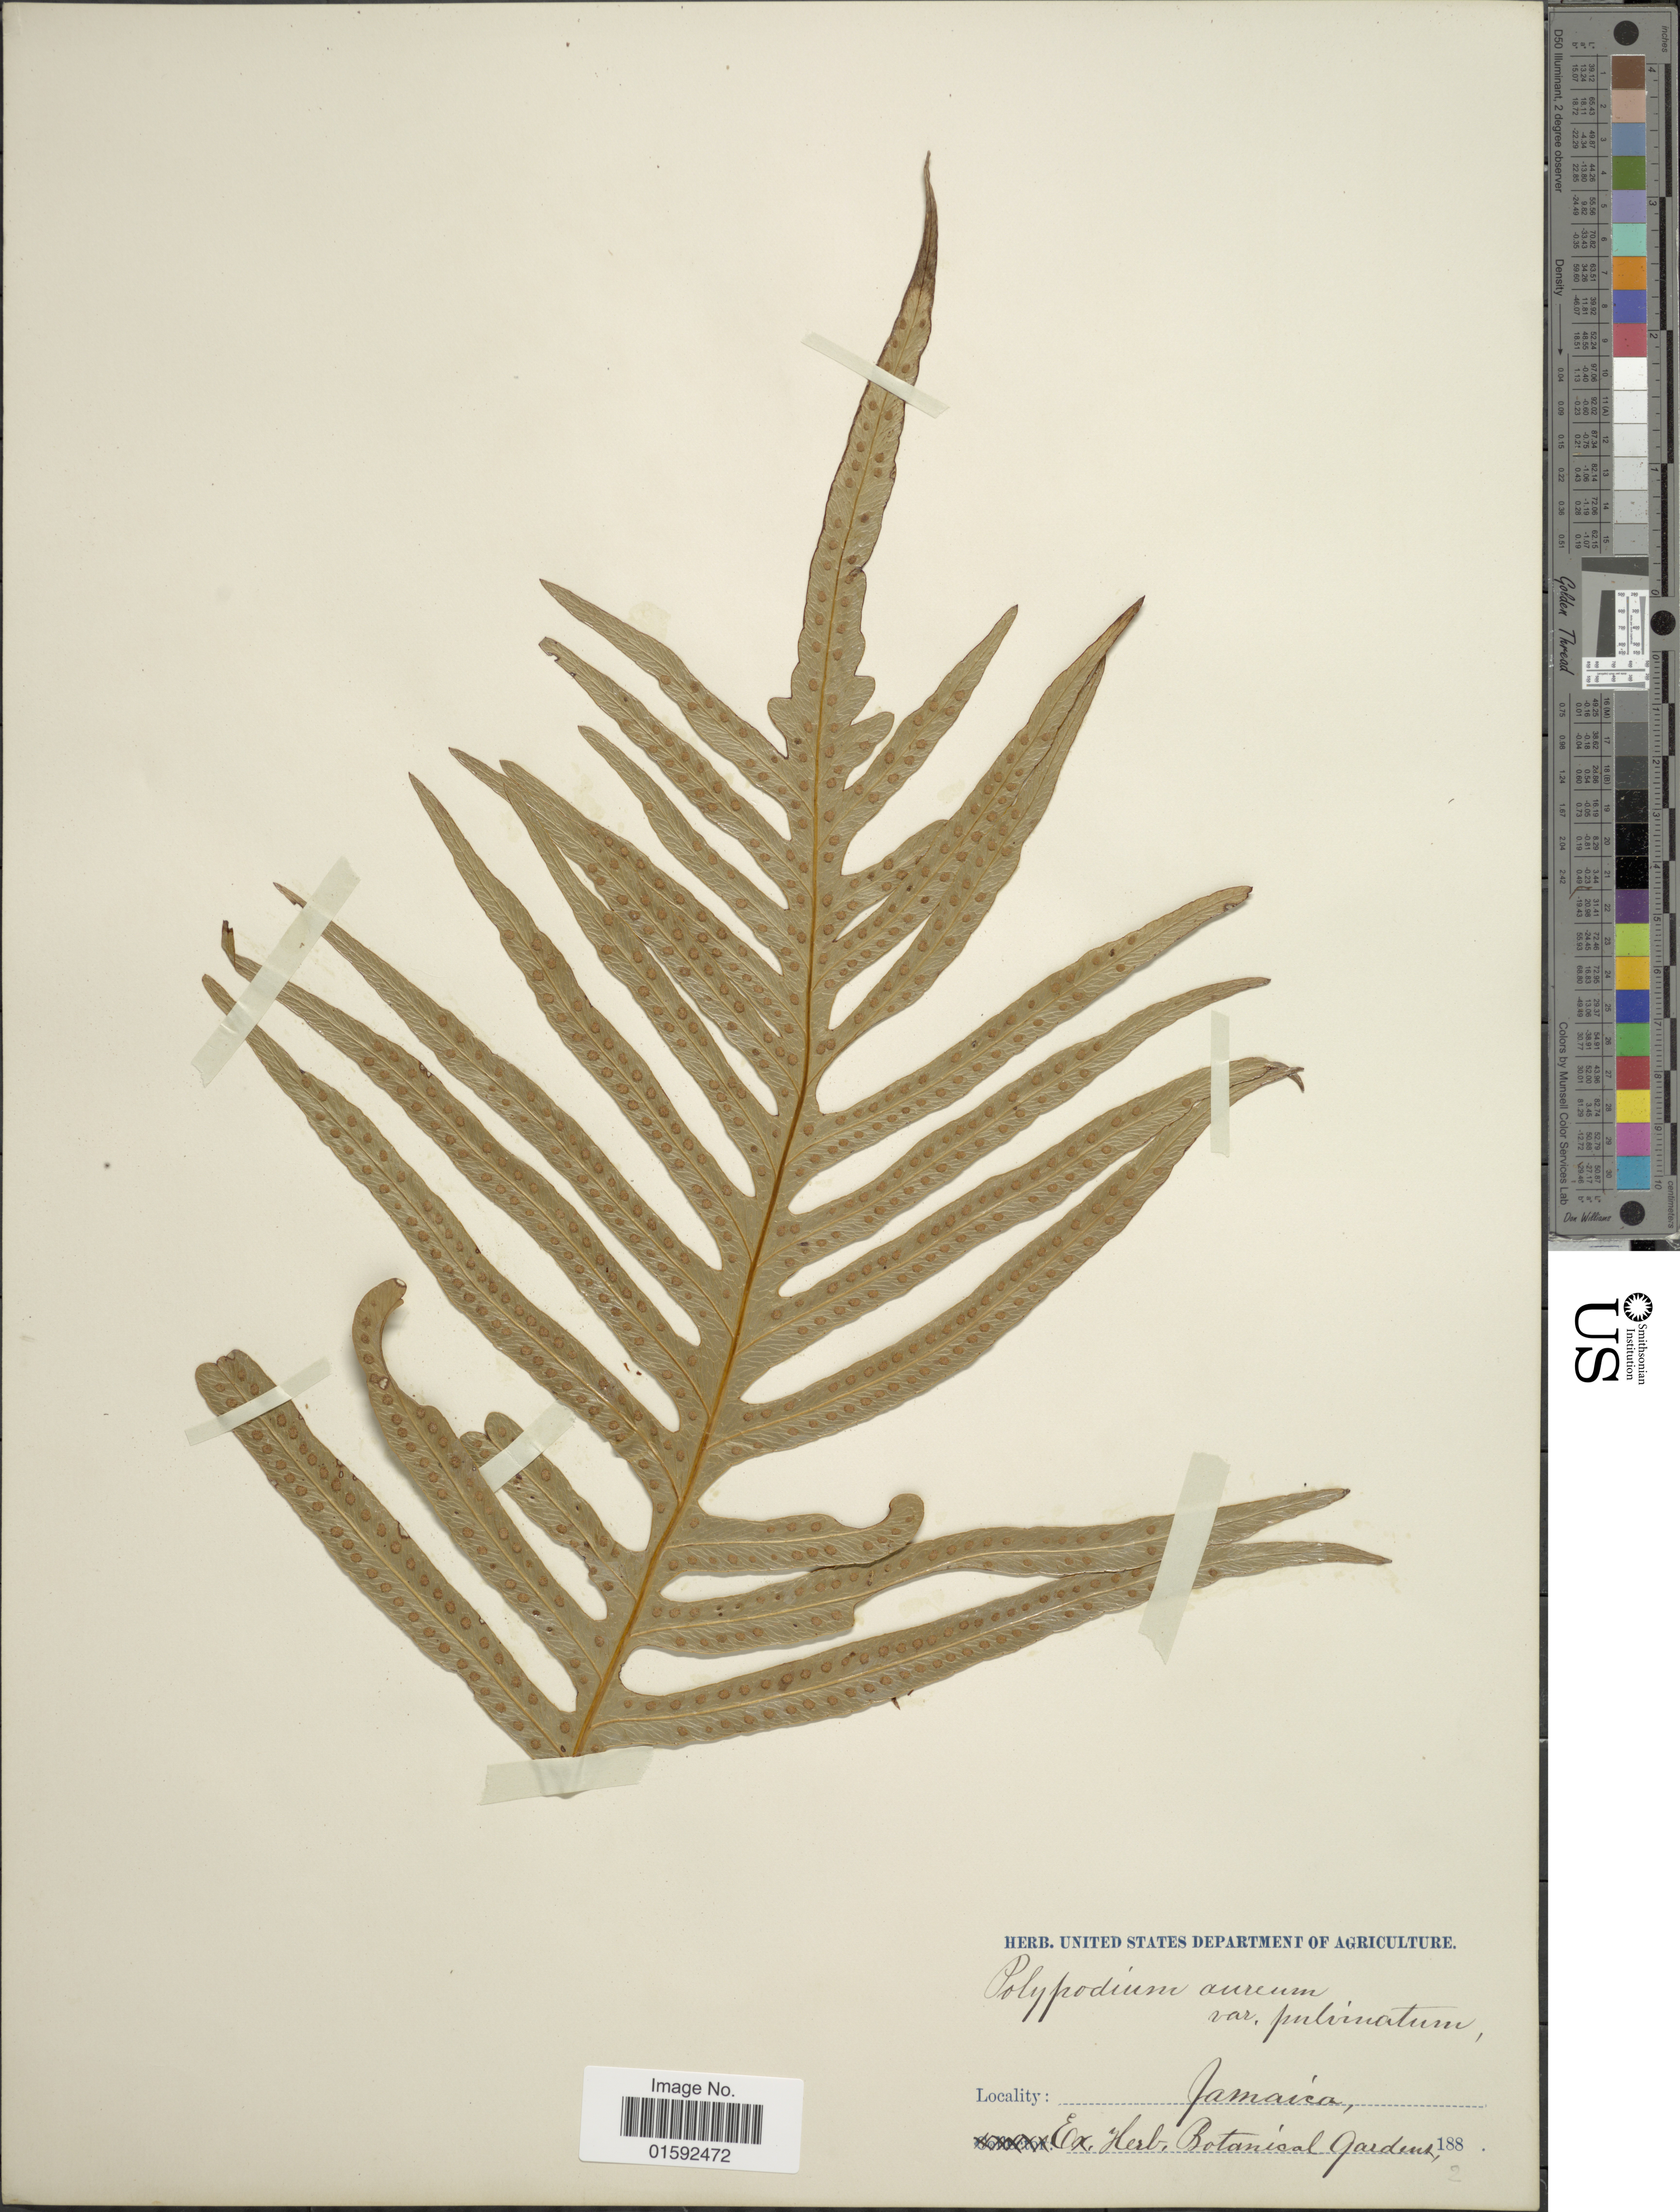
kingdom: Plantae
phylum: Tracheophyta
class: Polypodiopsida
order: Polypodiales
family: Polypodiaceae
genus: Phlebodium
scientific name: Phlebodium pseudoaureum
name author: (Cav.) Lellinger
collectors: ex herb. Bot. Gard.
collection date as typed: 188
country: Jamaica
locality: Jamaica.